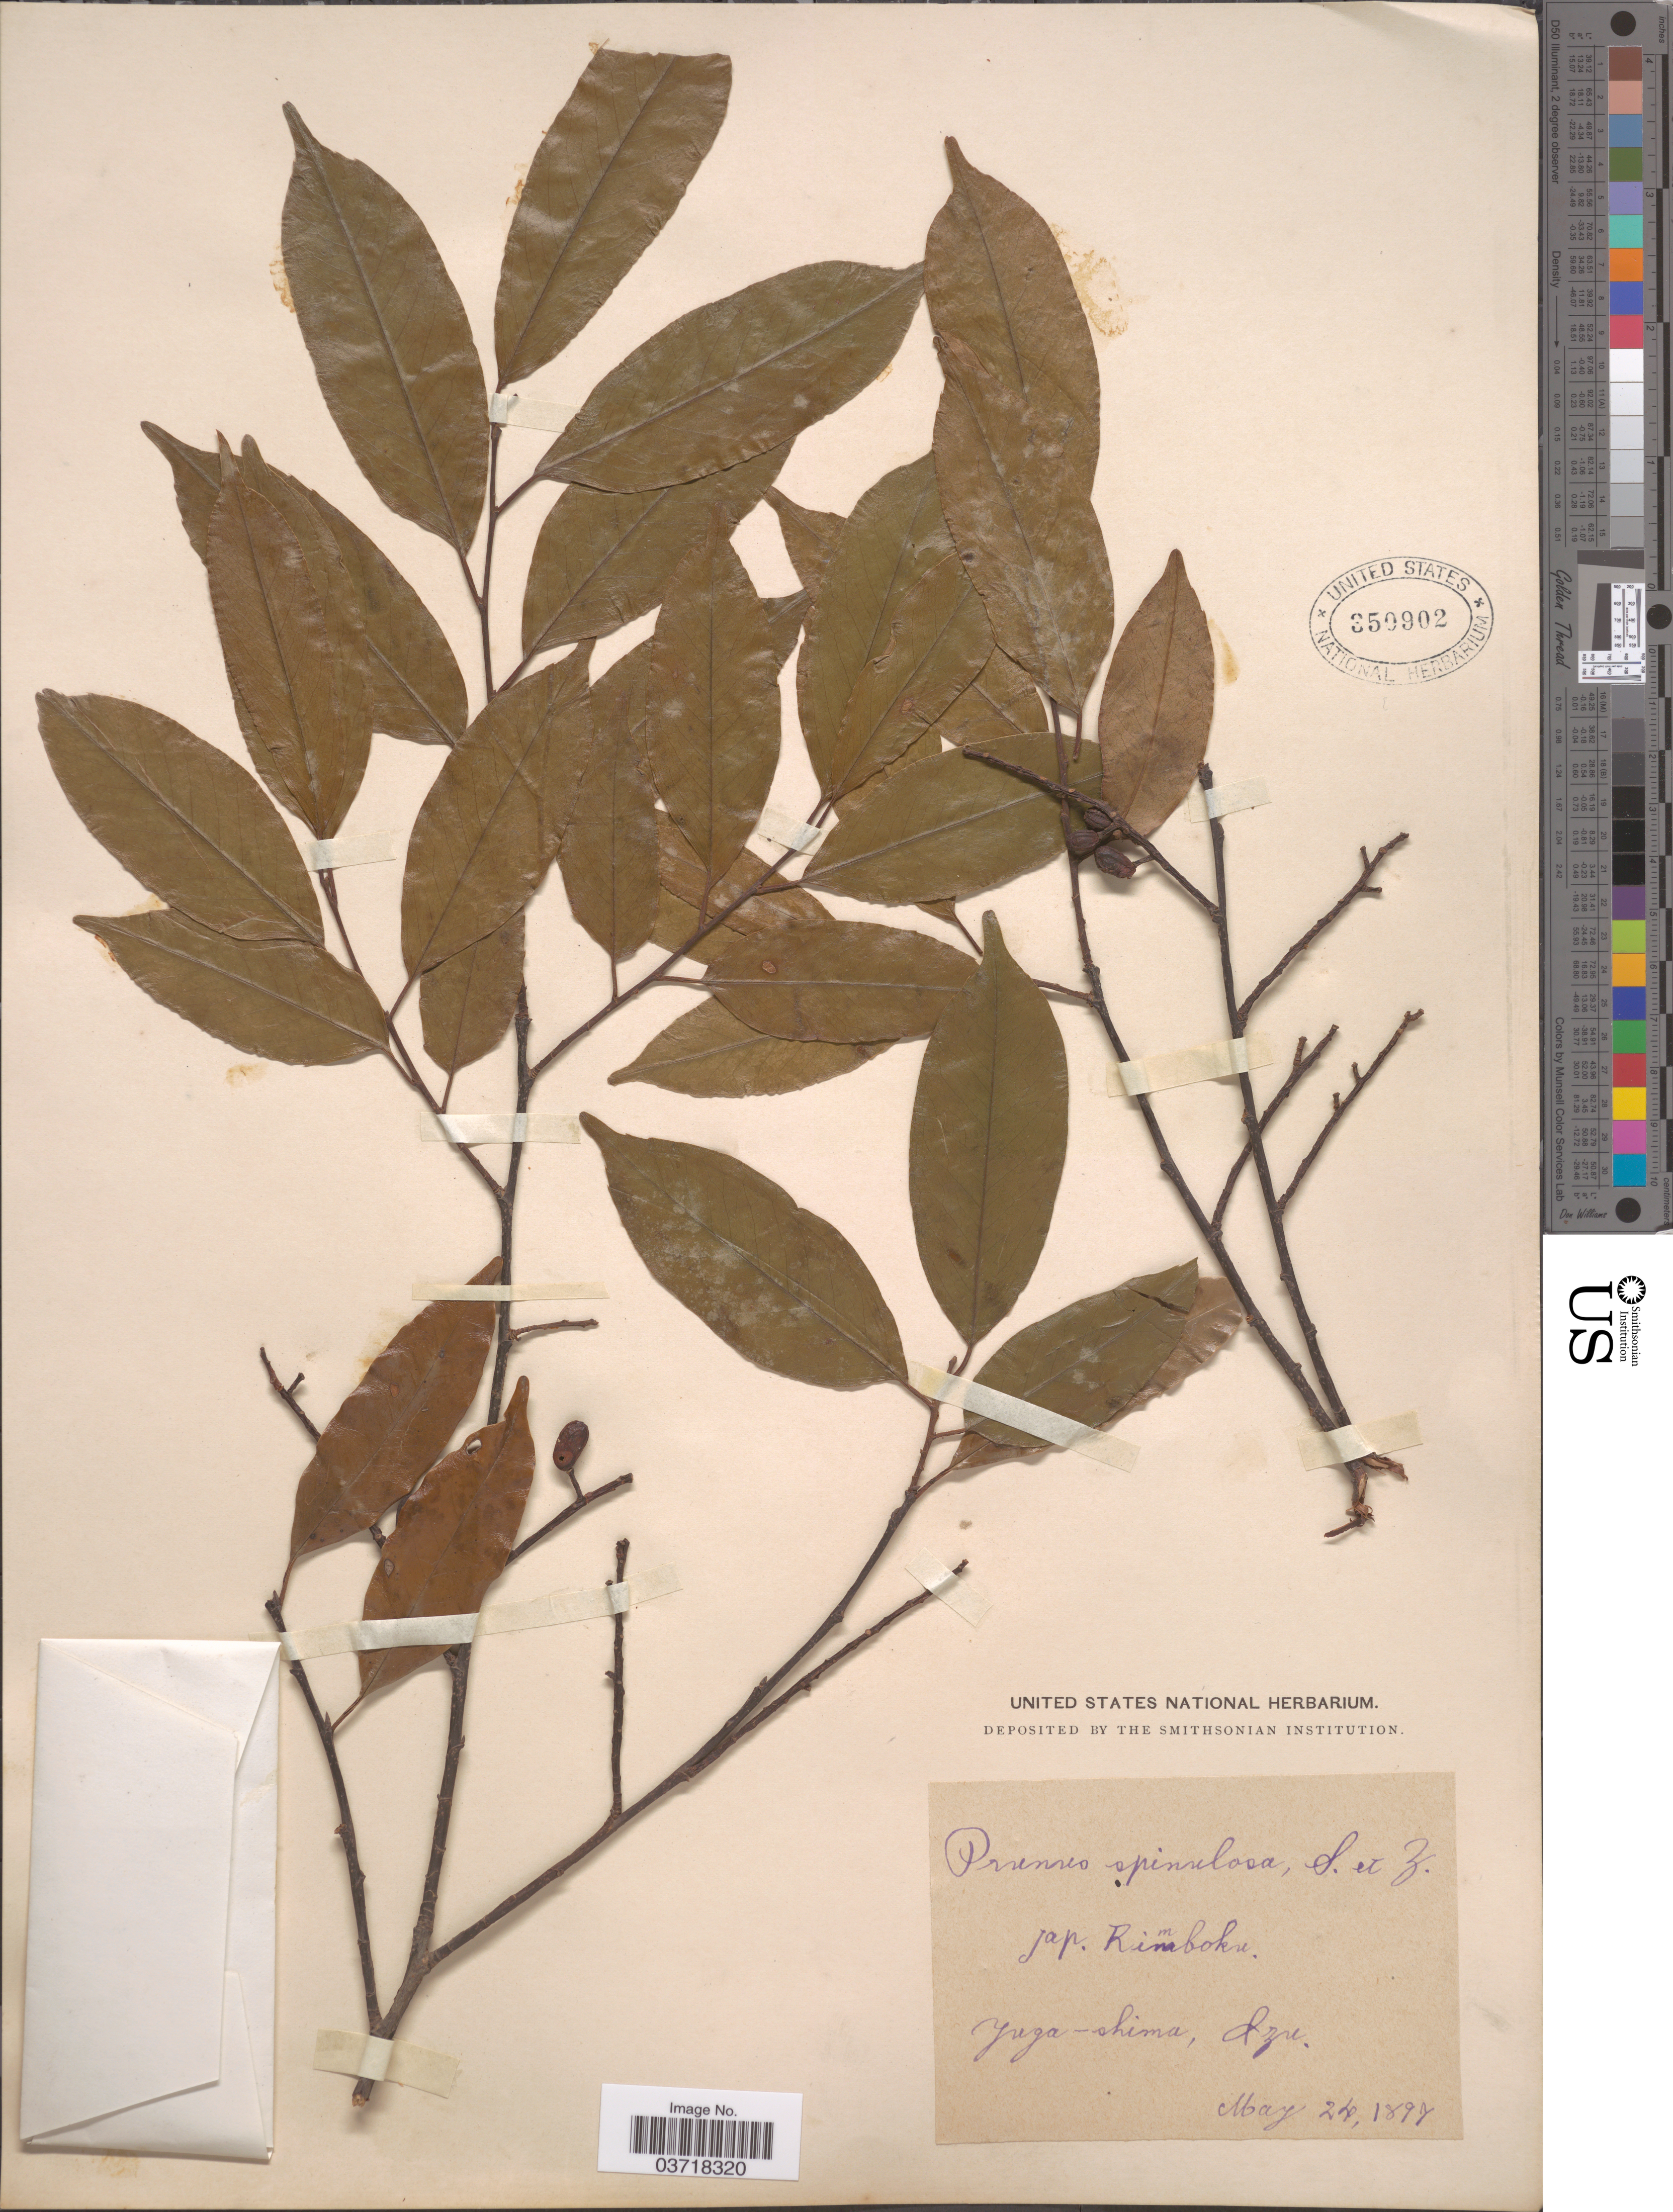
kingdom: Plantae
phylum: Tracheophyta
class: Magnoliopsida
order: Rosales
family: Rosaceae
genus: Prunus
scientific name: Prunus spinulosa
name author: Siebold & Zucc.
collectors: ex herb. United States National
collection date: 1897-05-24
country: Japan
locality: Yuga-shima, Izu.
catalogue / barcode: US 350902